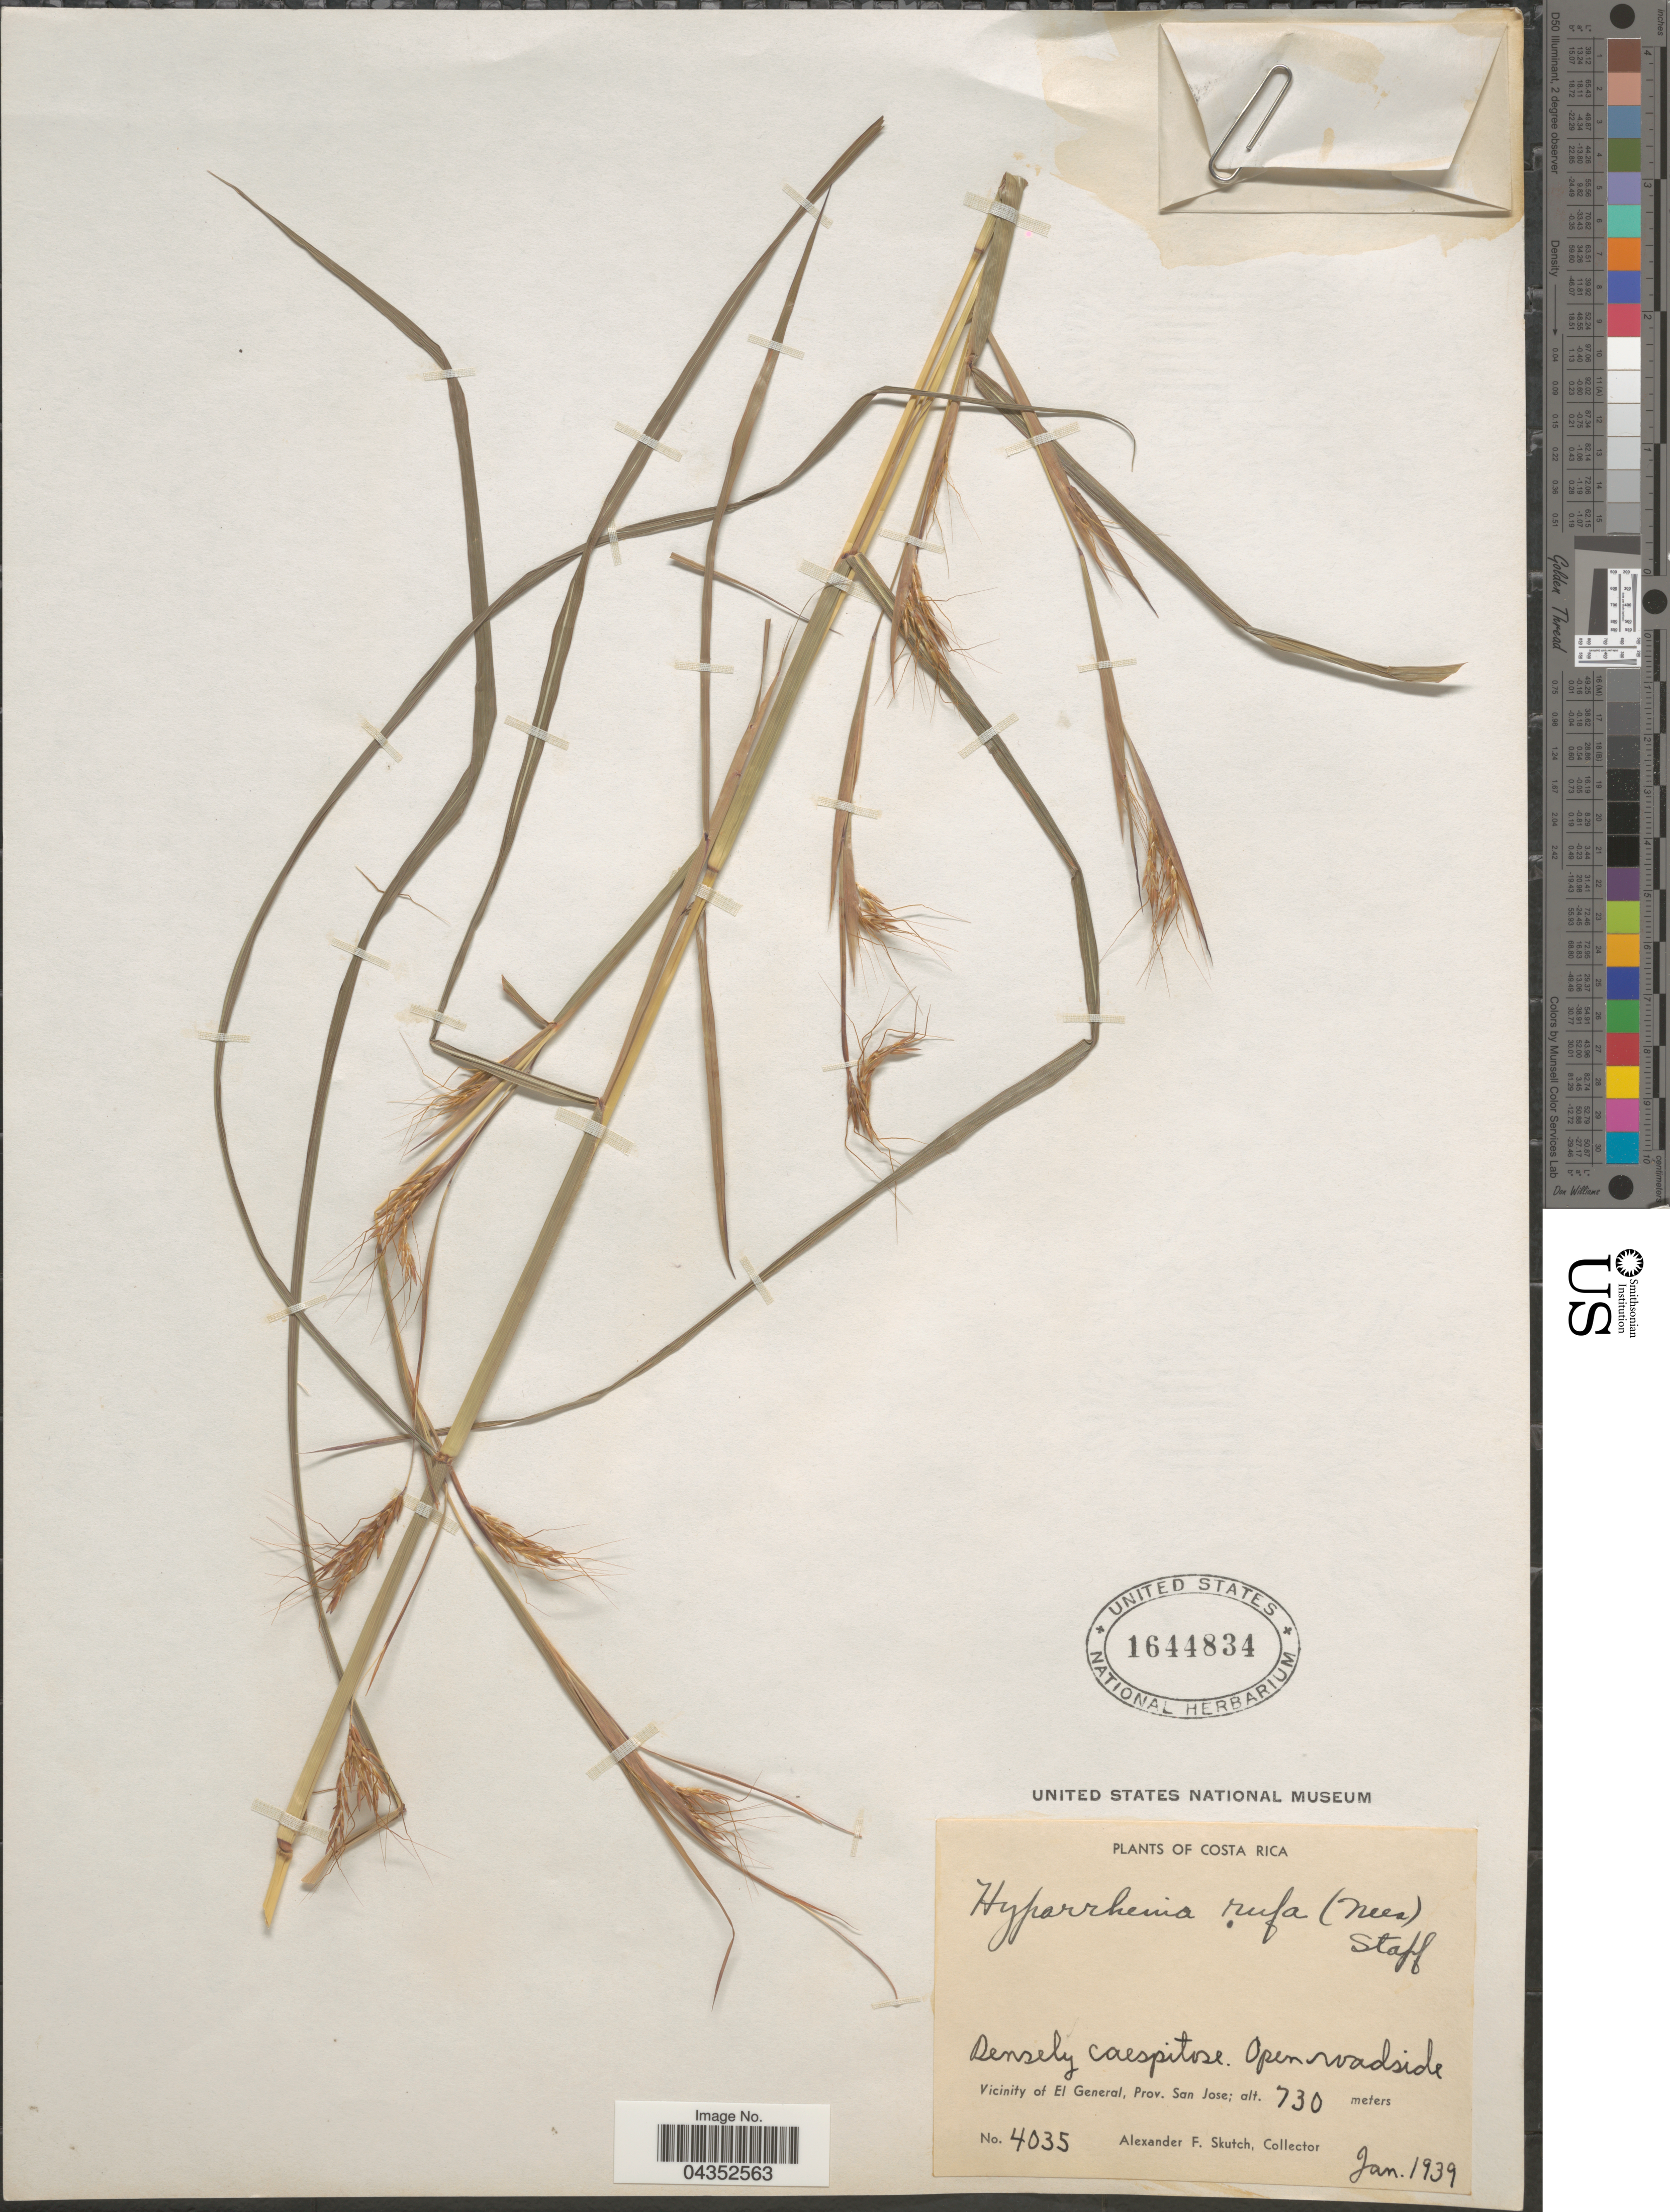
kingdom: Plantae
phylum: Tracheophyta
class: Liliopsida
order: Poales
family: Poaceae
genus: Hyparrhenia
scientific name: Hyparrhenia rufa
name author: (Nees) Stapf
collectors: A. F. Skutch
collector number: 1035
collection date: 1939-01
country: Costa Rica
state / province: San José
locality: Open roadside. Vicinity of El General.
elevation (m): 730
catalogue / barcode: US 1644834